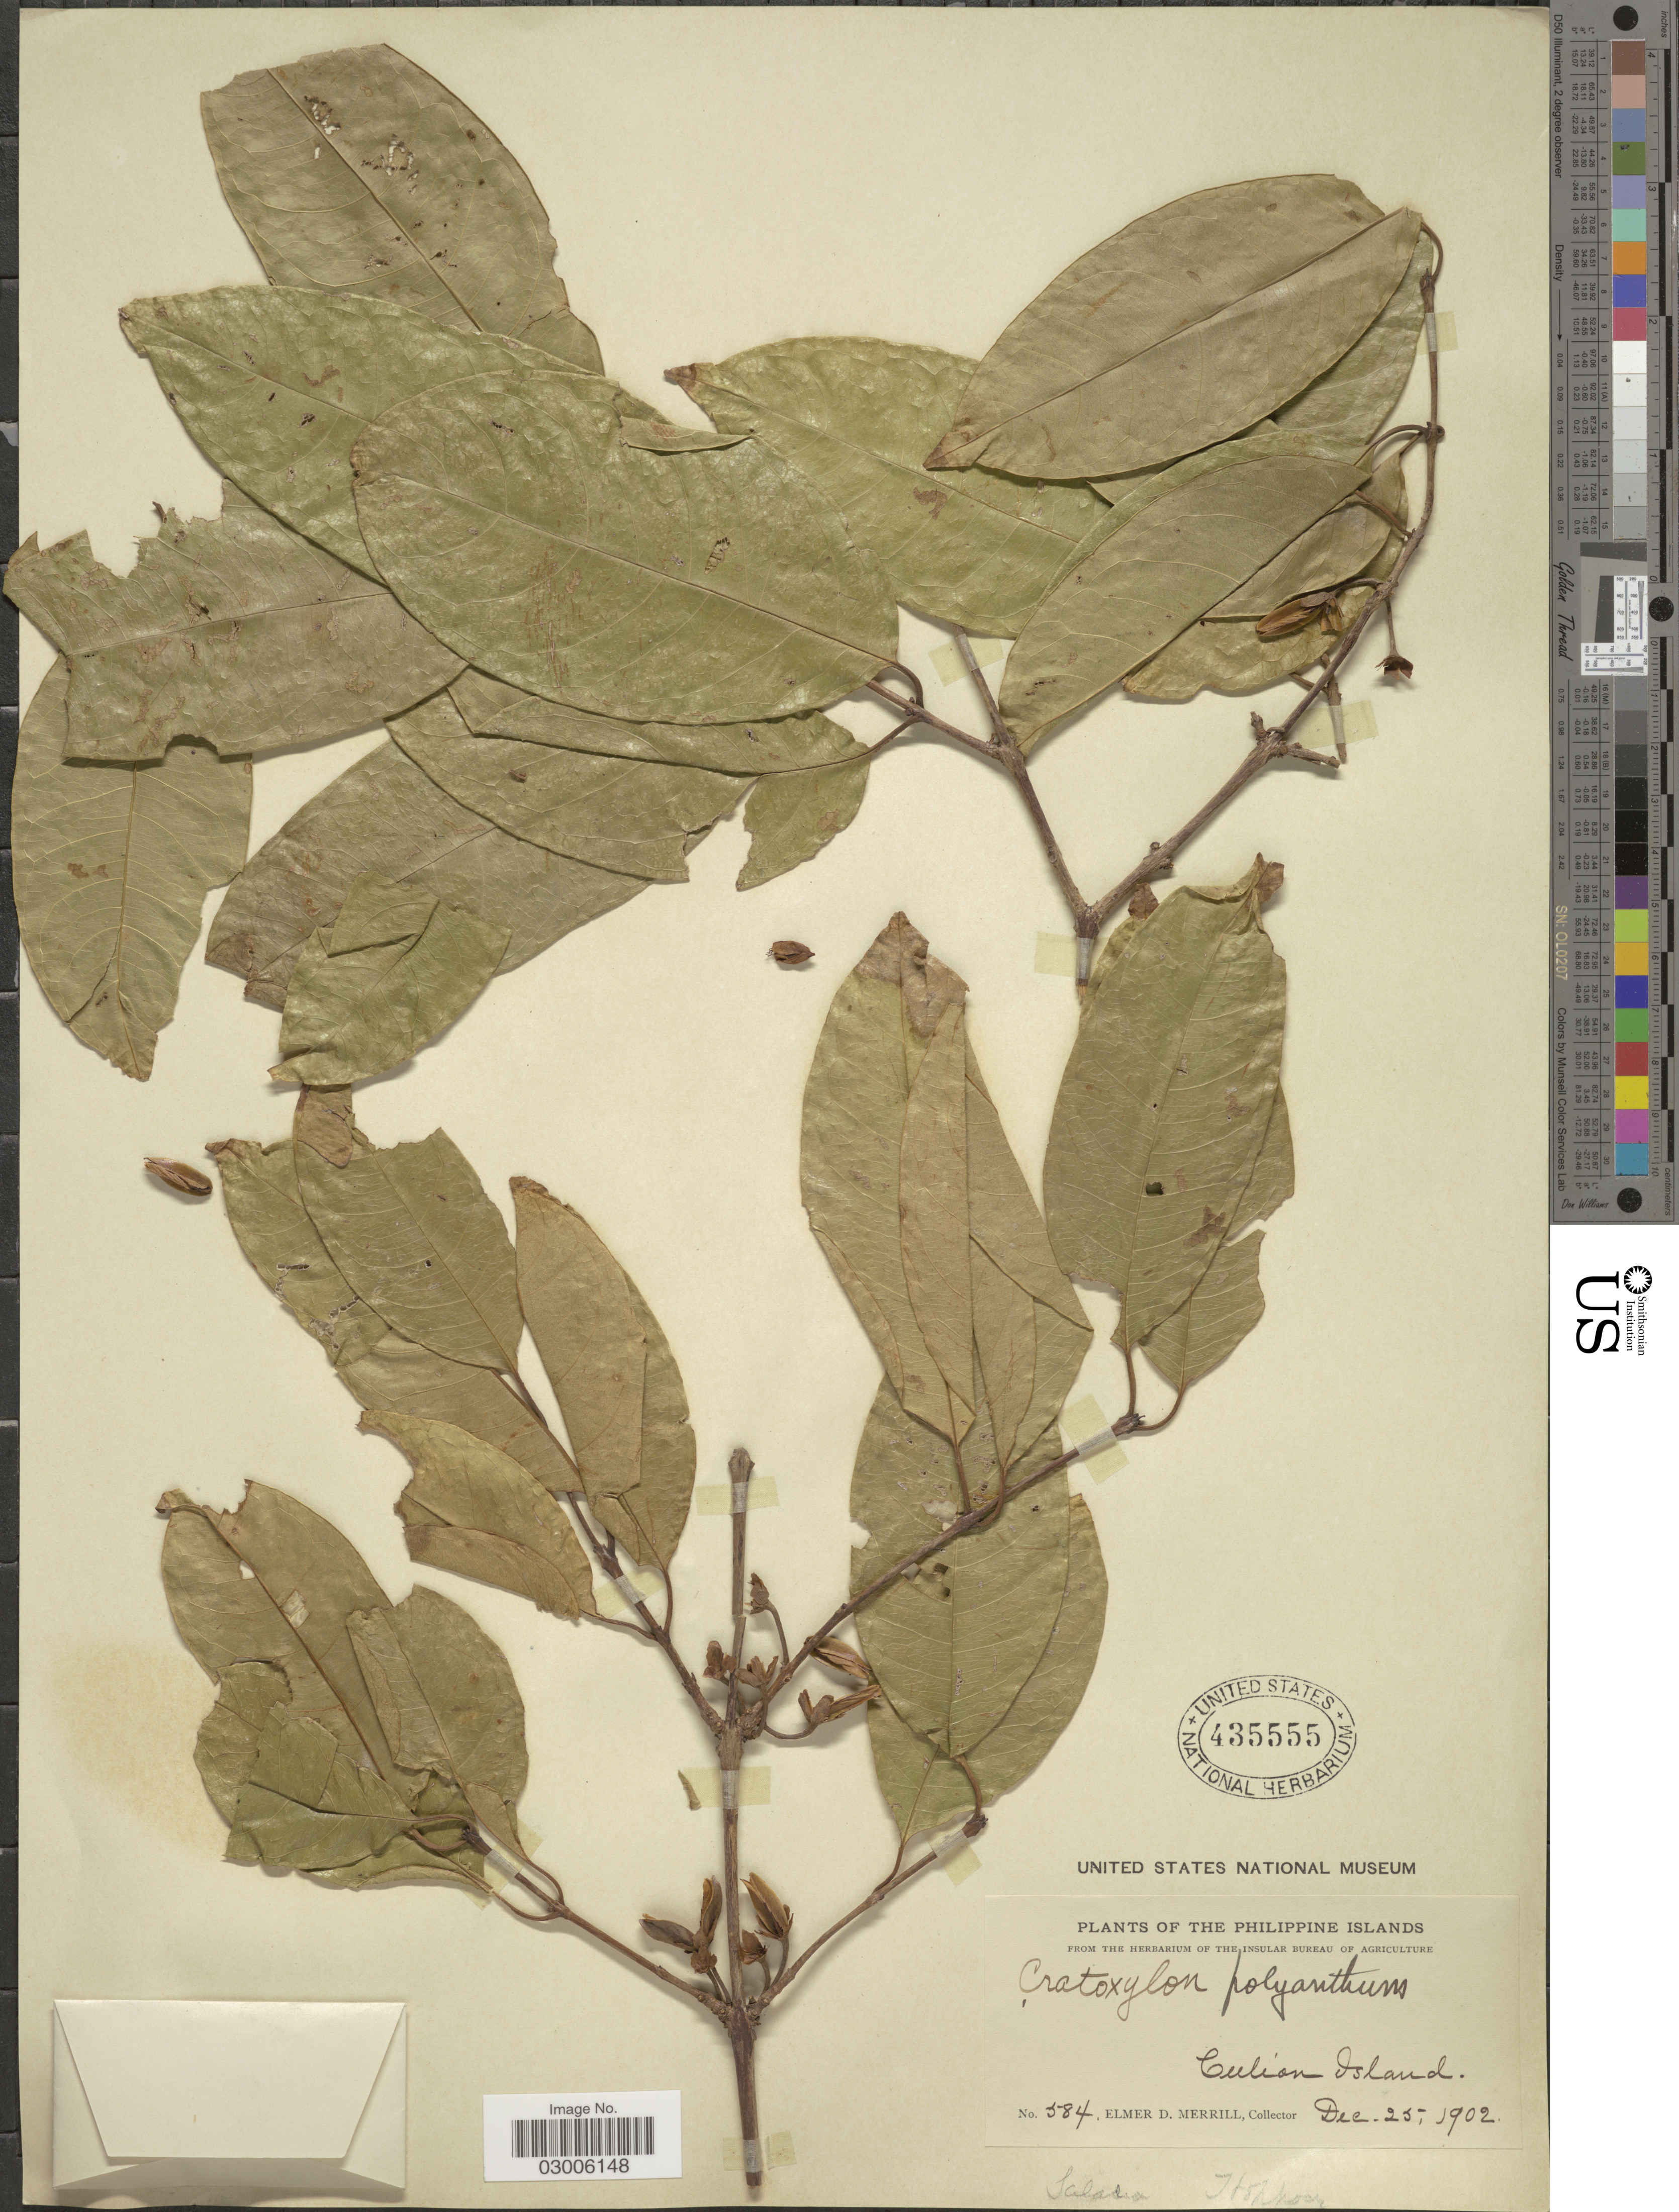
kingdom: Plantae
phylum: Tracheophyta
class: Magnoliopsida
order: Malpighiales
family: Hypericaceae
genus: Cratoxylum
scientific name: Cratoxylum ligustrinum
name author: (Spach) Blume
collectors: E. D. Merrill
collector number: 584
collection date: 1902-12-25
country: Philippines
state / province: Mimaropa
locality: Culion Island.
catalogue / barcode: US 435555